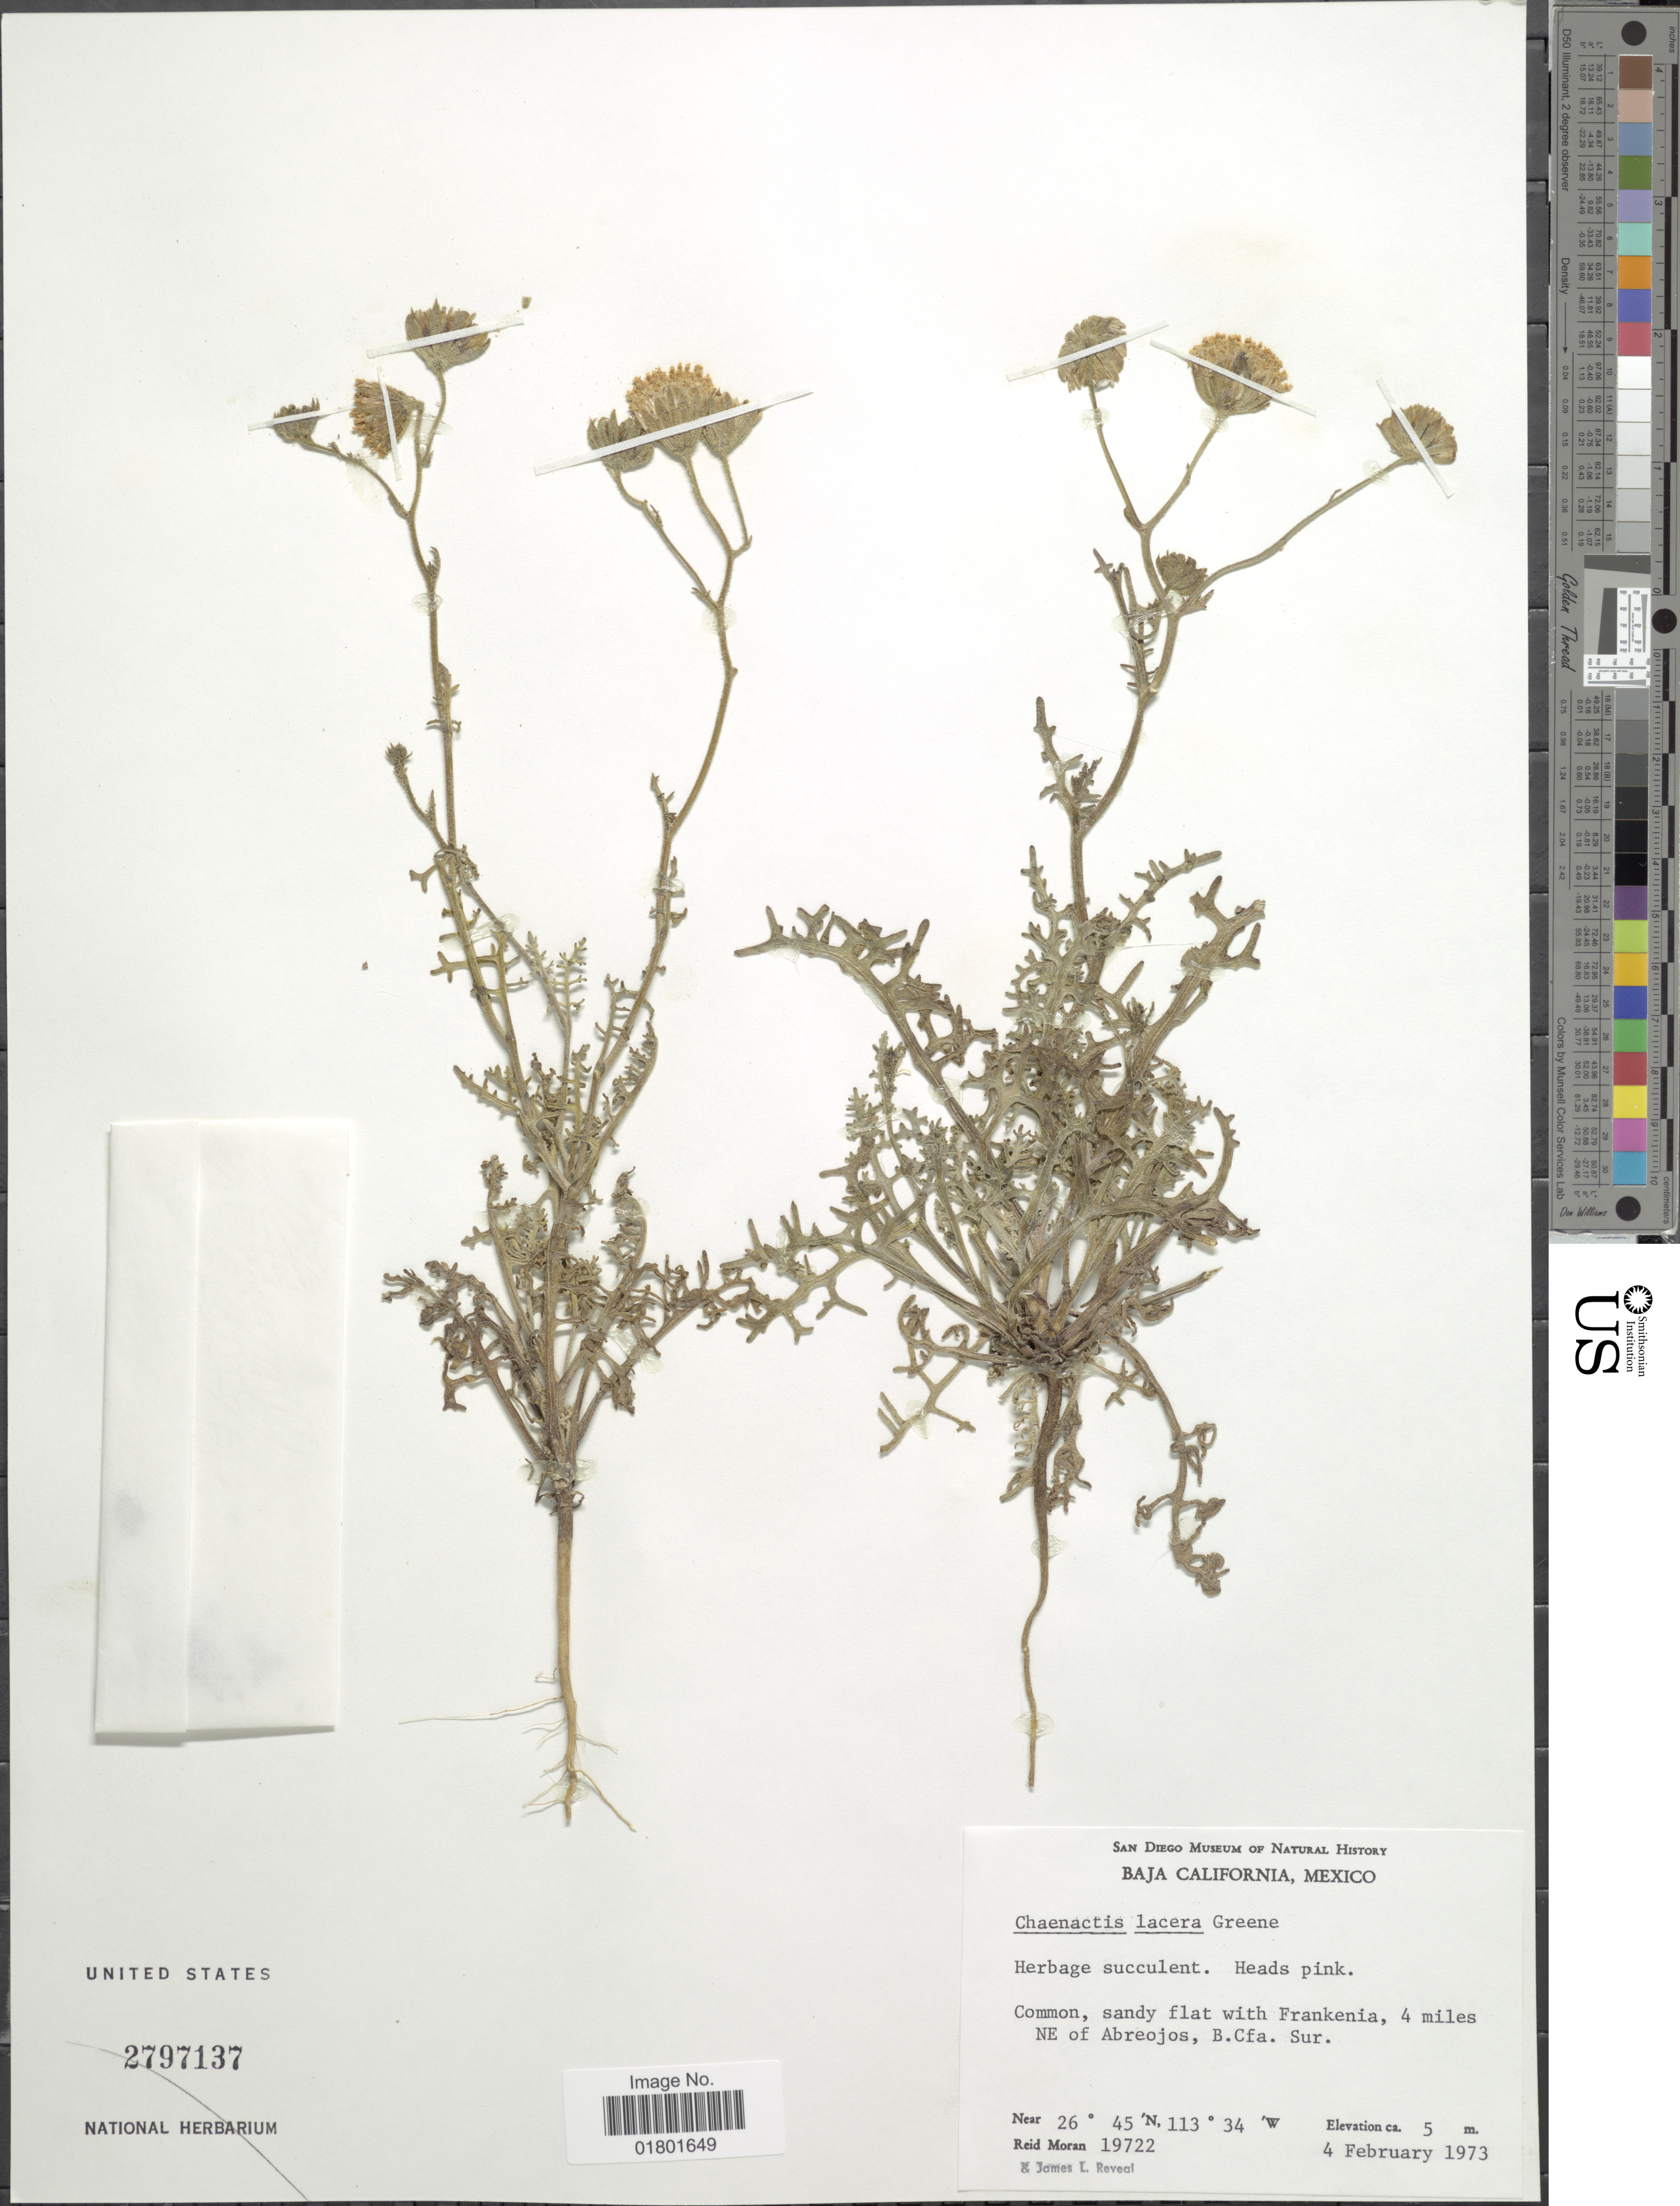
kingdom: Plantae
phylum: Tracheophyta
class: Magnoliopsida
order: Asterales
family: Asteraceae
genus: Chaenactis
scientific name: Chaenactis lacera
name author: Greene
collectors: R. V. Moran & J. L. Reveal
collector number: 19722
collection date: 1973-02-04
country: Mexico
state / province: Baja California Sur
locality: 4 miles NE of Abreojos, B. Cfa. Sur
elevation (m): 5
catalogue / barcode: US 2797137